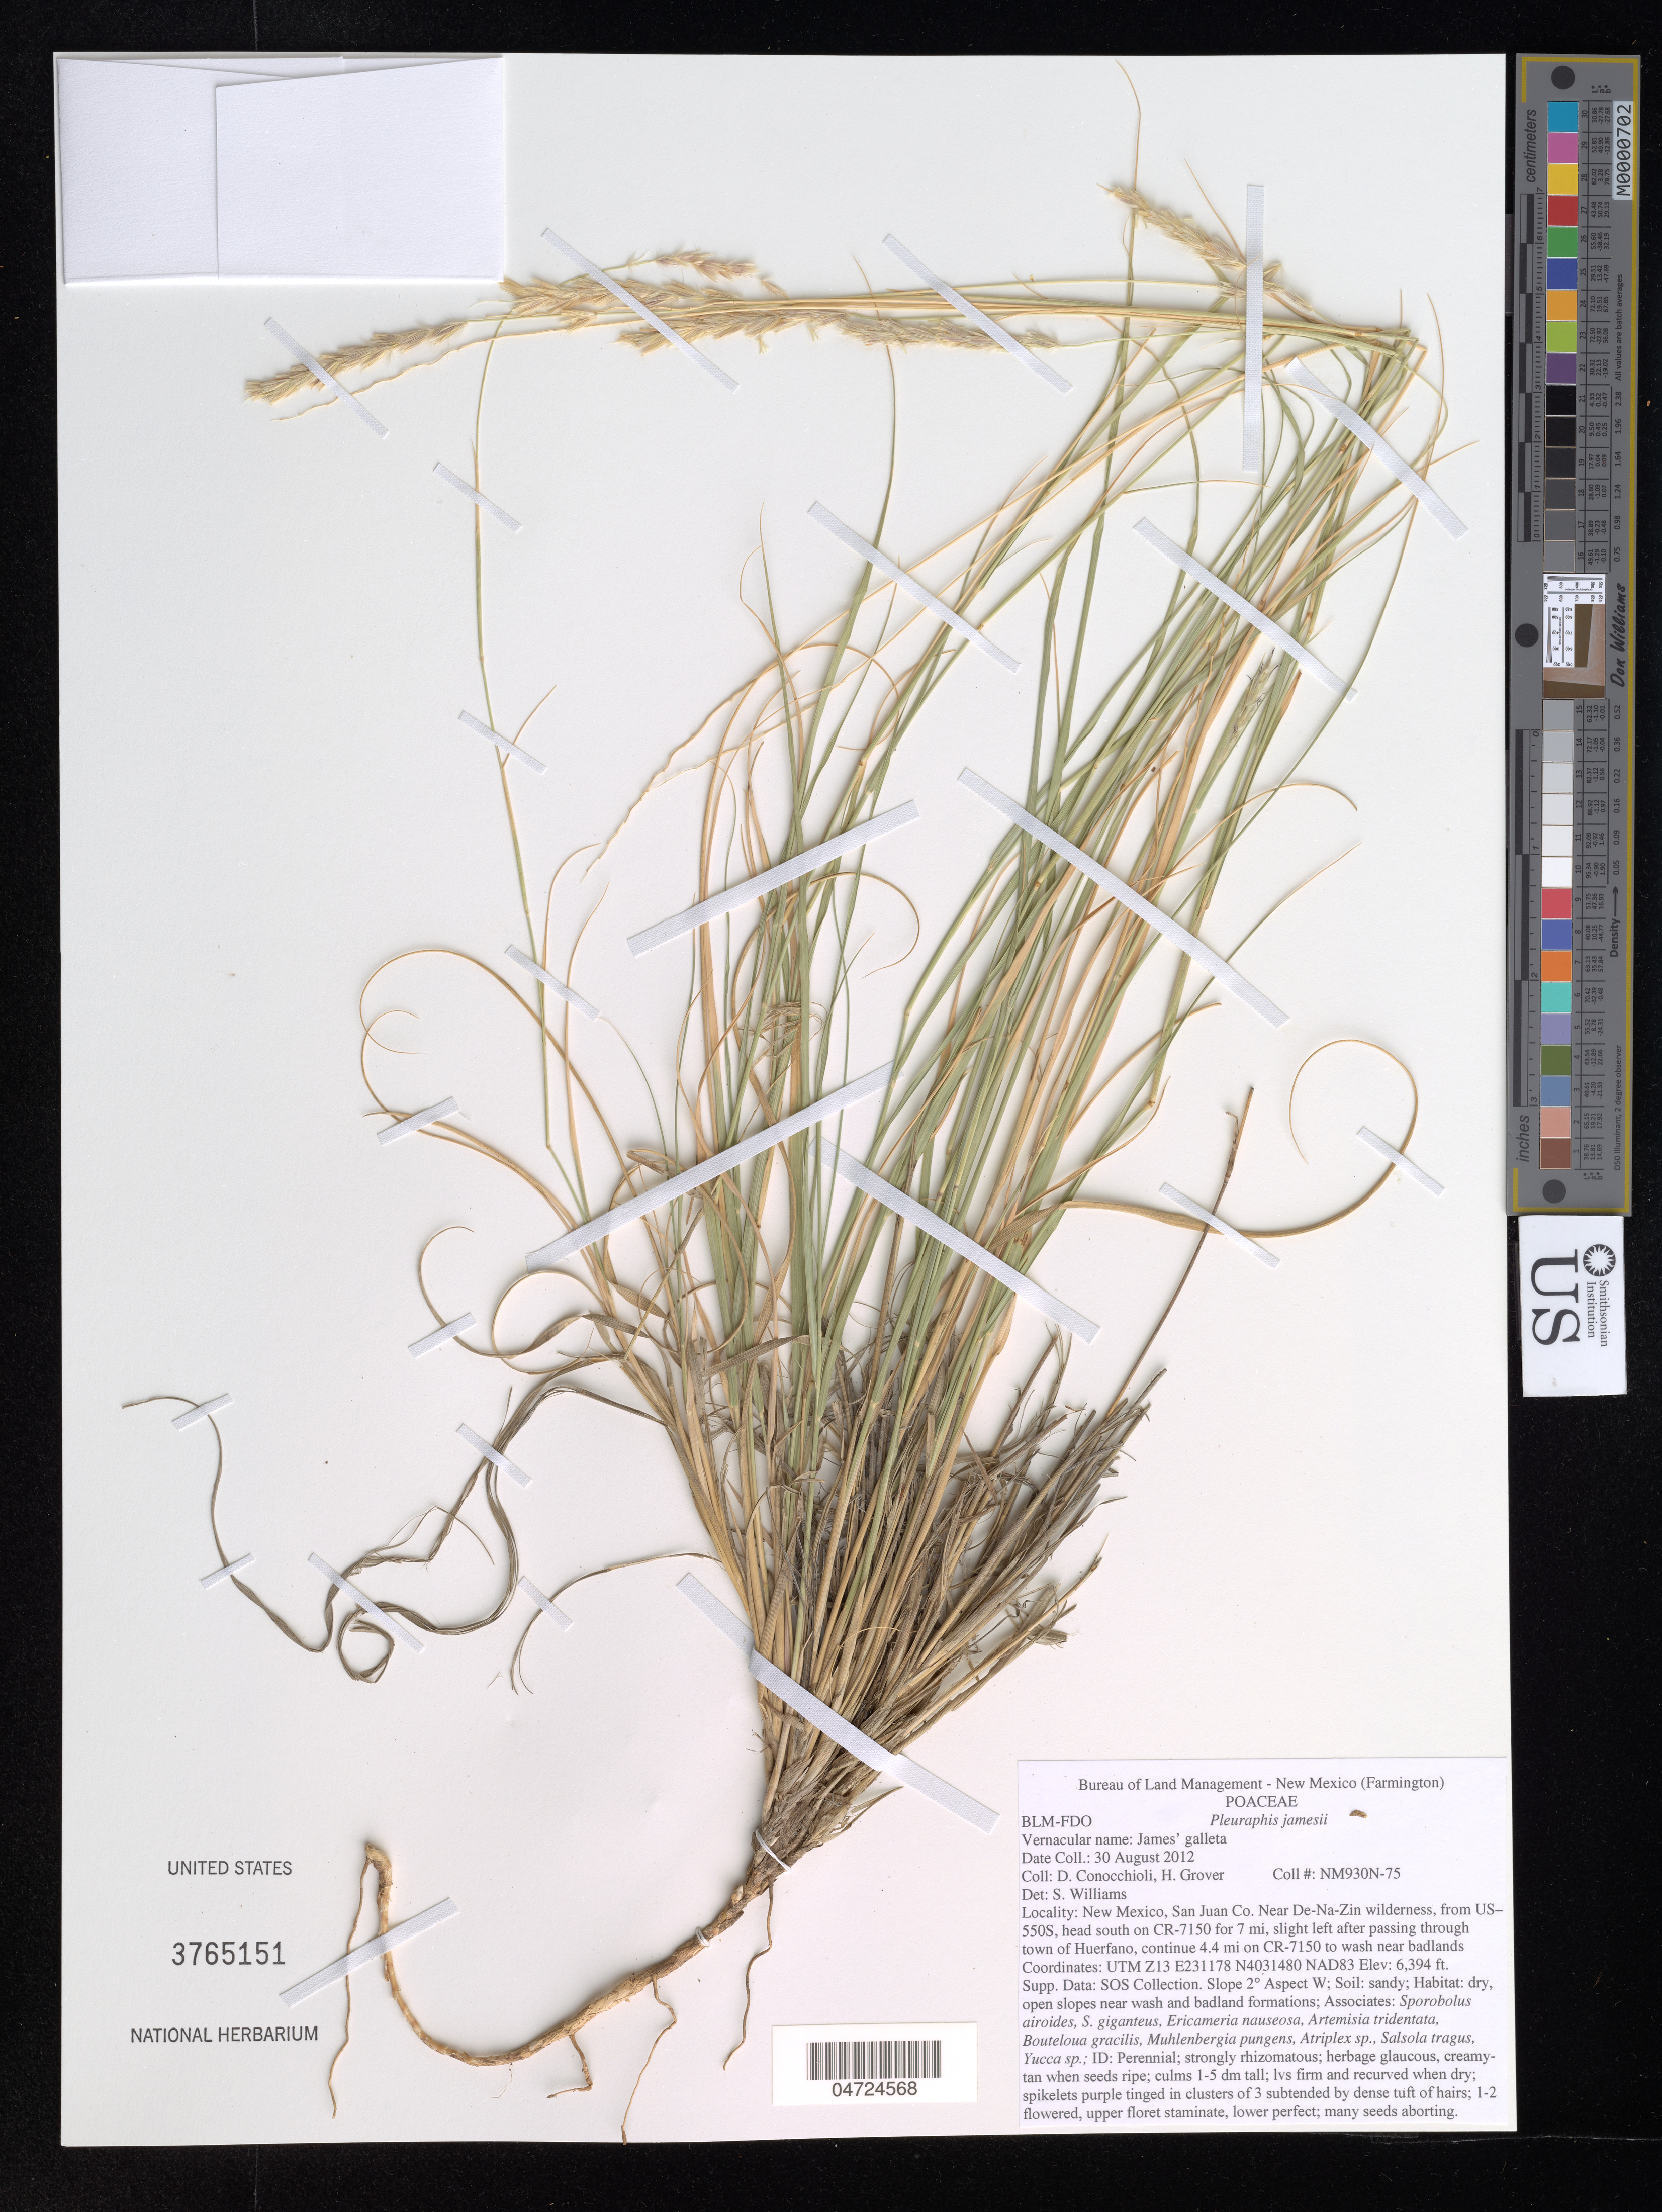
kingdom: Plantae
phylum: Tracheophyta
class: Liliopsida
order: Poales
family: Poaceae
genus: Pleuraphis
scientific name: Pleuraphis jamesii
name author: Torr.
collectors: D. Conocchioli & H. Grover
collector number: NM930N-75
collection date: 2012-08-30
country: United States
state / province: New Mexico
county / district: San Juan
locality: San Juan Co. Near De-Na-Zin wilderness, from US-550S, head south on CR-7150 for 7 mi, slight left after passing through town of Huerfano, continue 4.4 mi on CR-7150 to wash near badlands. UTM Z13 NAD83.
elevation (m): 1949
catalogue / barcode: US 3765151